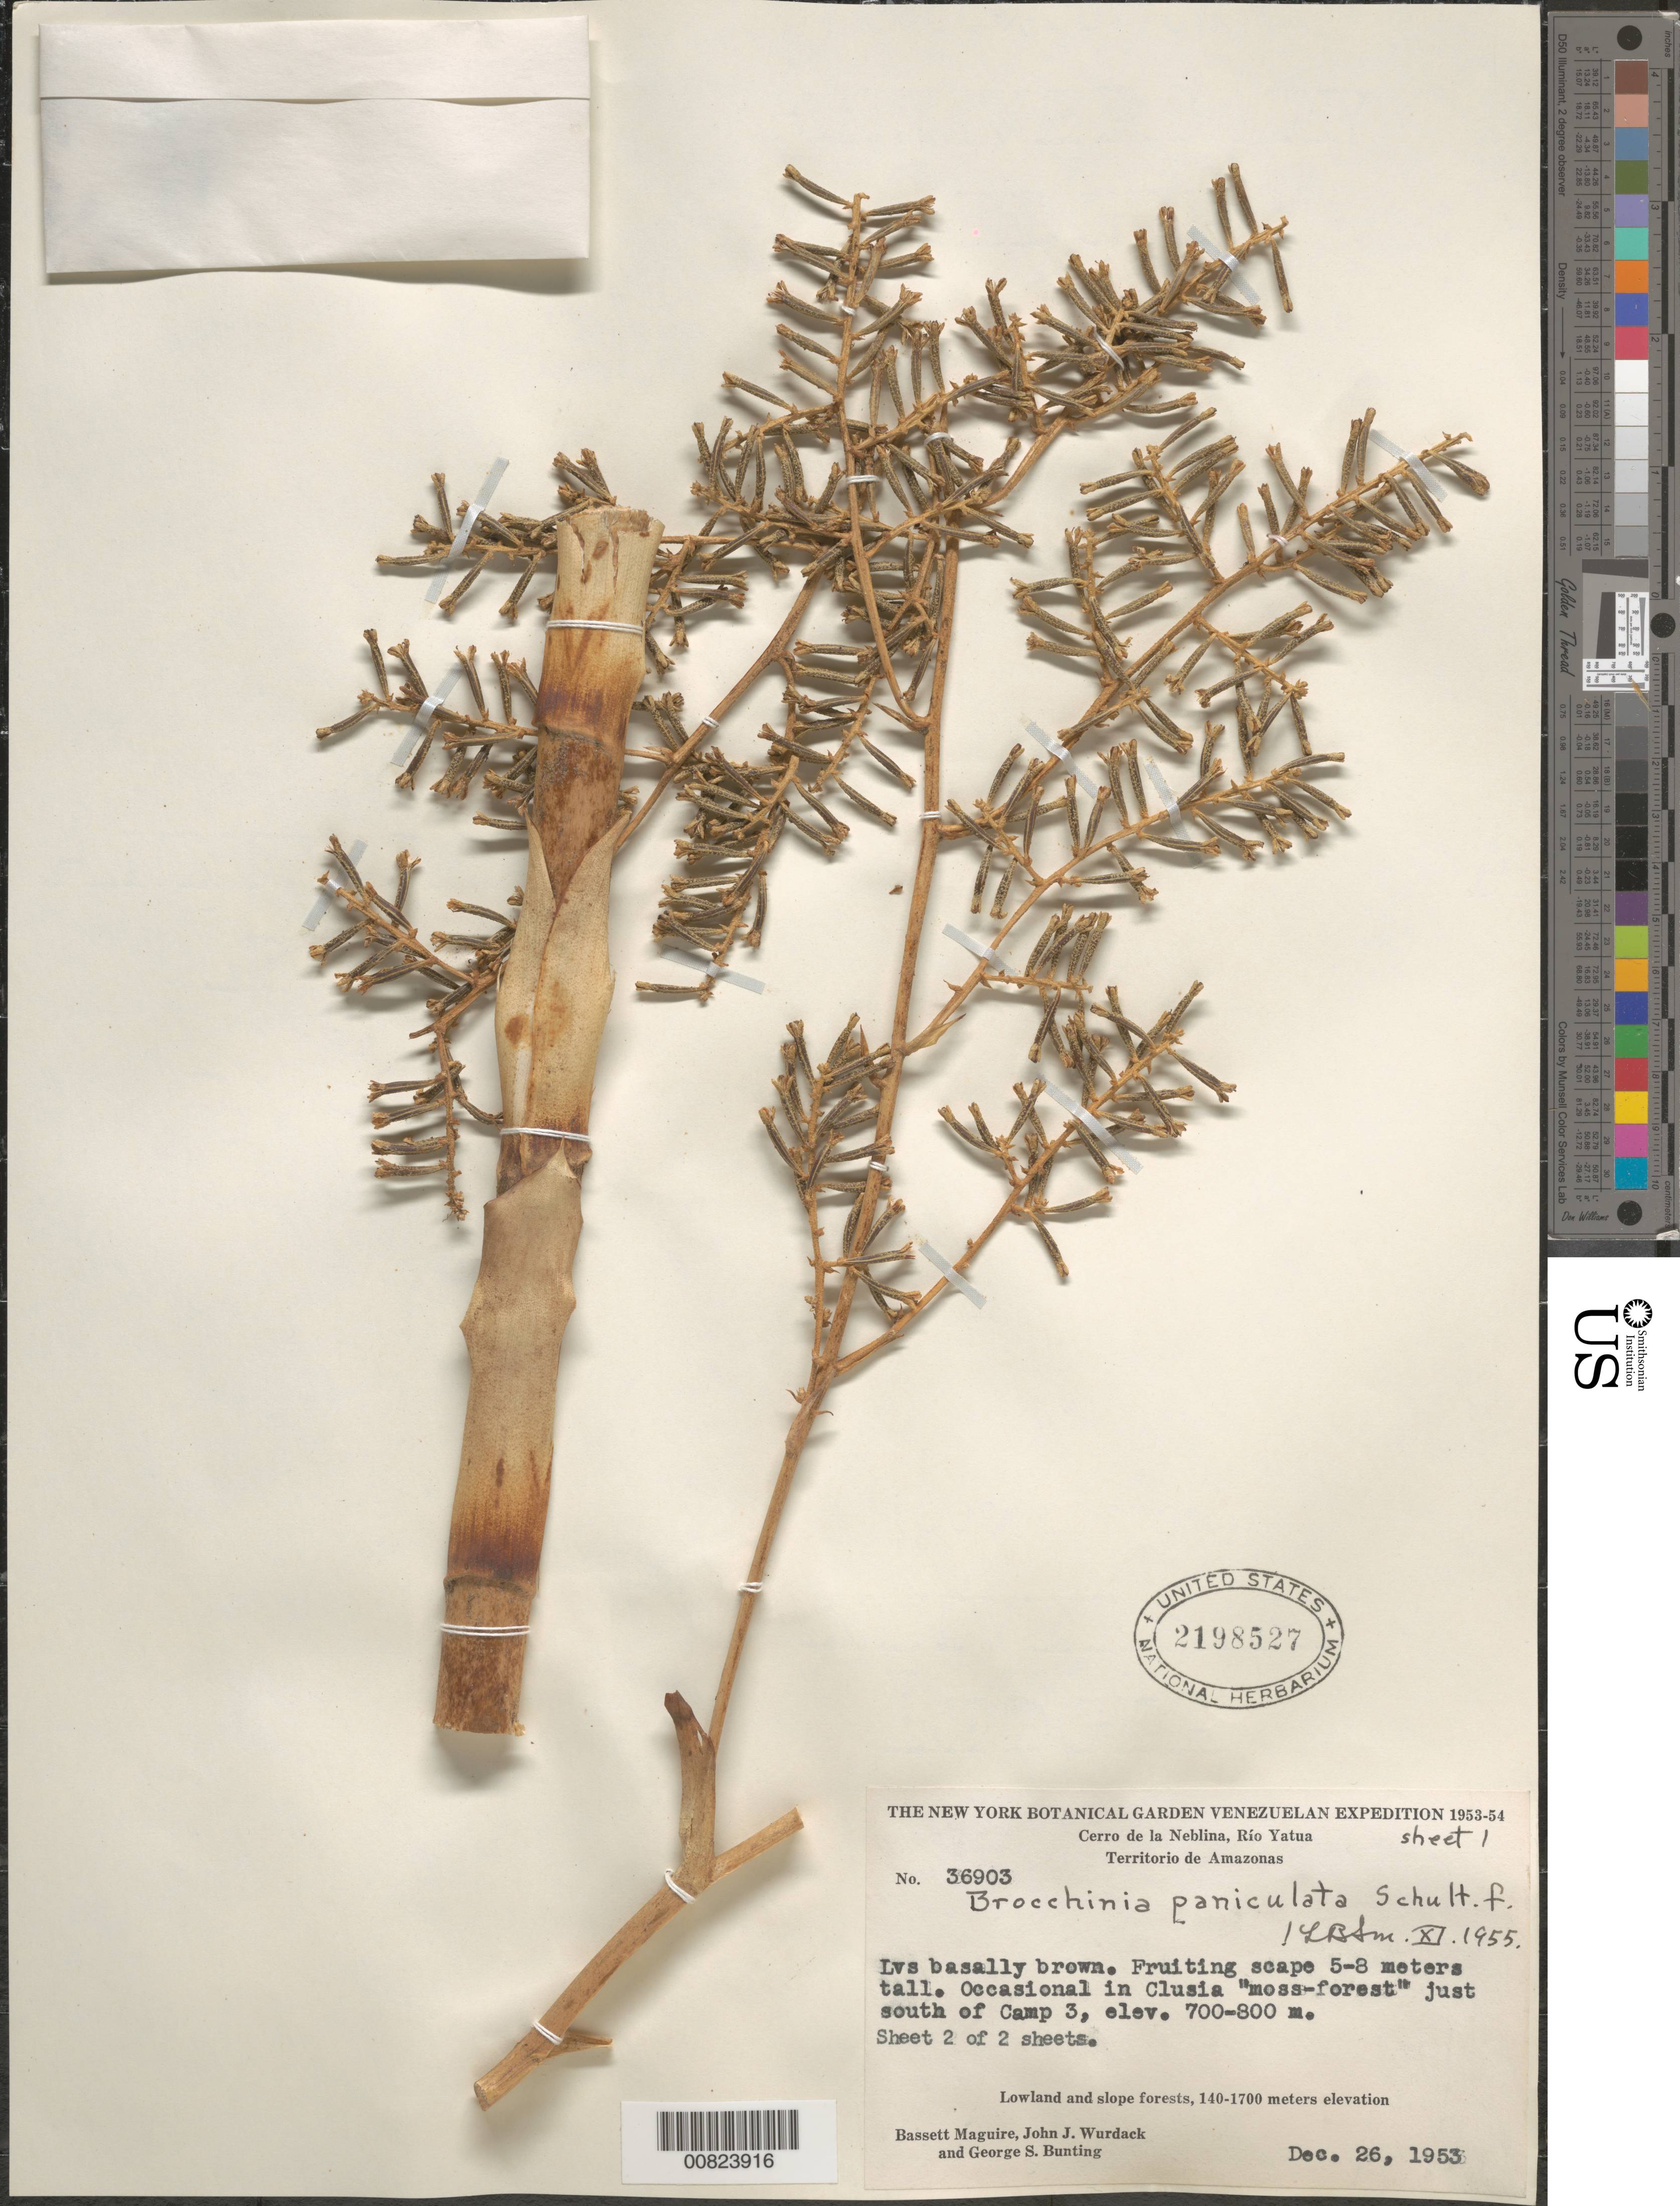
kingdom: Plantae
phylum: Tracheophyta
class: Liliopsida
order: Poales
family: Bromeliaceae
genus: Brocchinia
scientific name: Brocchinia paniculata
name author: Schult. f.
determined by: Smith, Lyman B., (US), NMNH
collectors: B. Maguire, J. J. Wurdack & G. S. Bunting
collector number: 36903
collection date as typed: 26-Dec-53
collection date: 1953-12-26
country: Venezuela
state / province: Amazonas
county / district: Río Negro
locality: Cerro de la Neblina, Río Yatua, 2-3 km south of Camp 3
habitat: Clusia "moss-forest"; lowland and slope forests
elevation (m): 700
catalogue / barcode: US 2198527